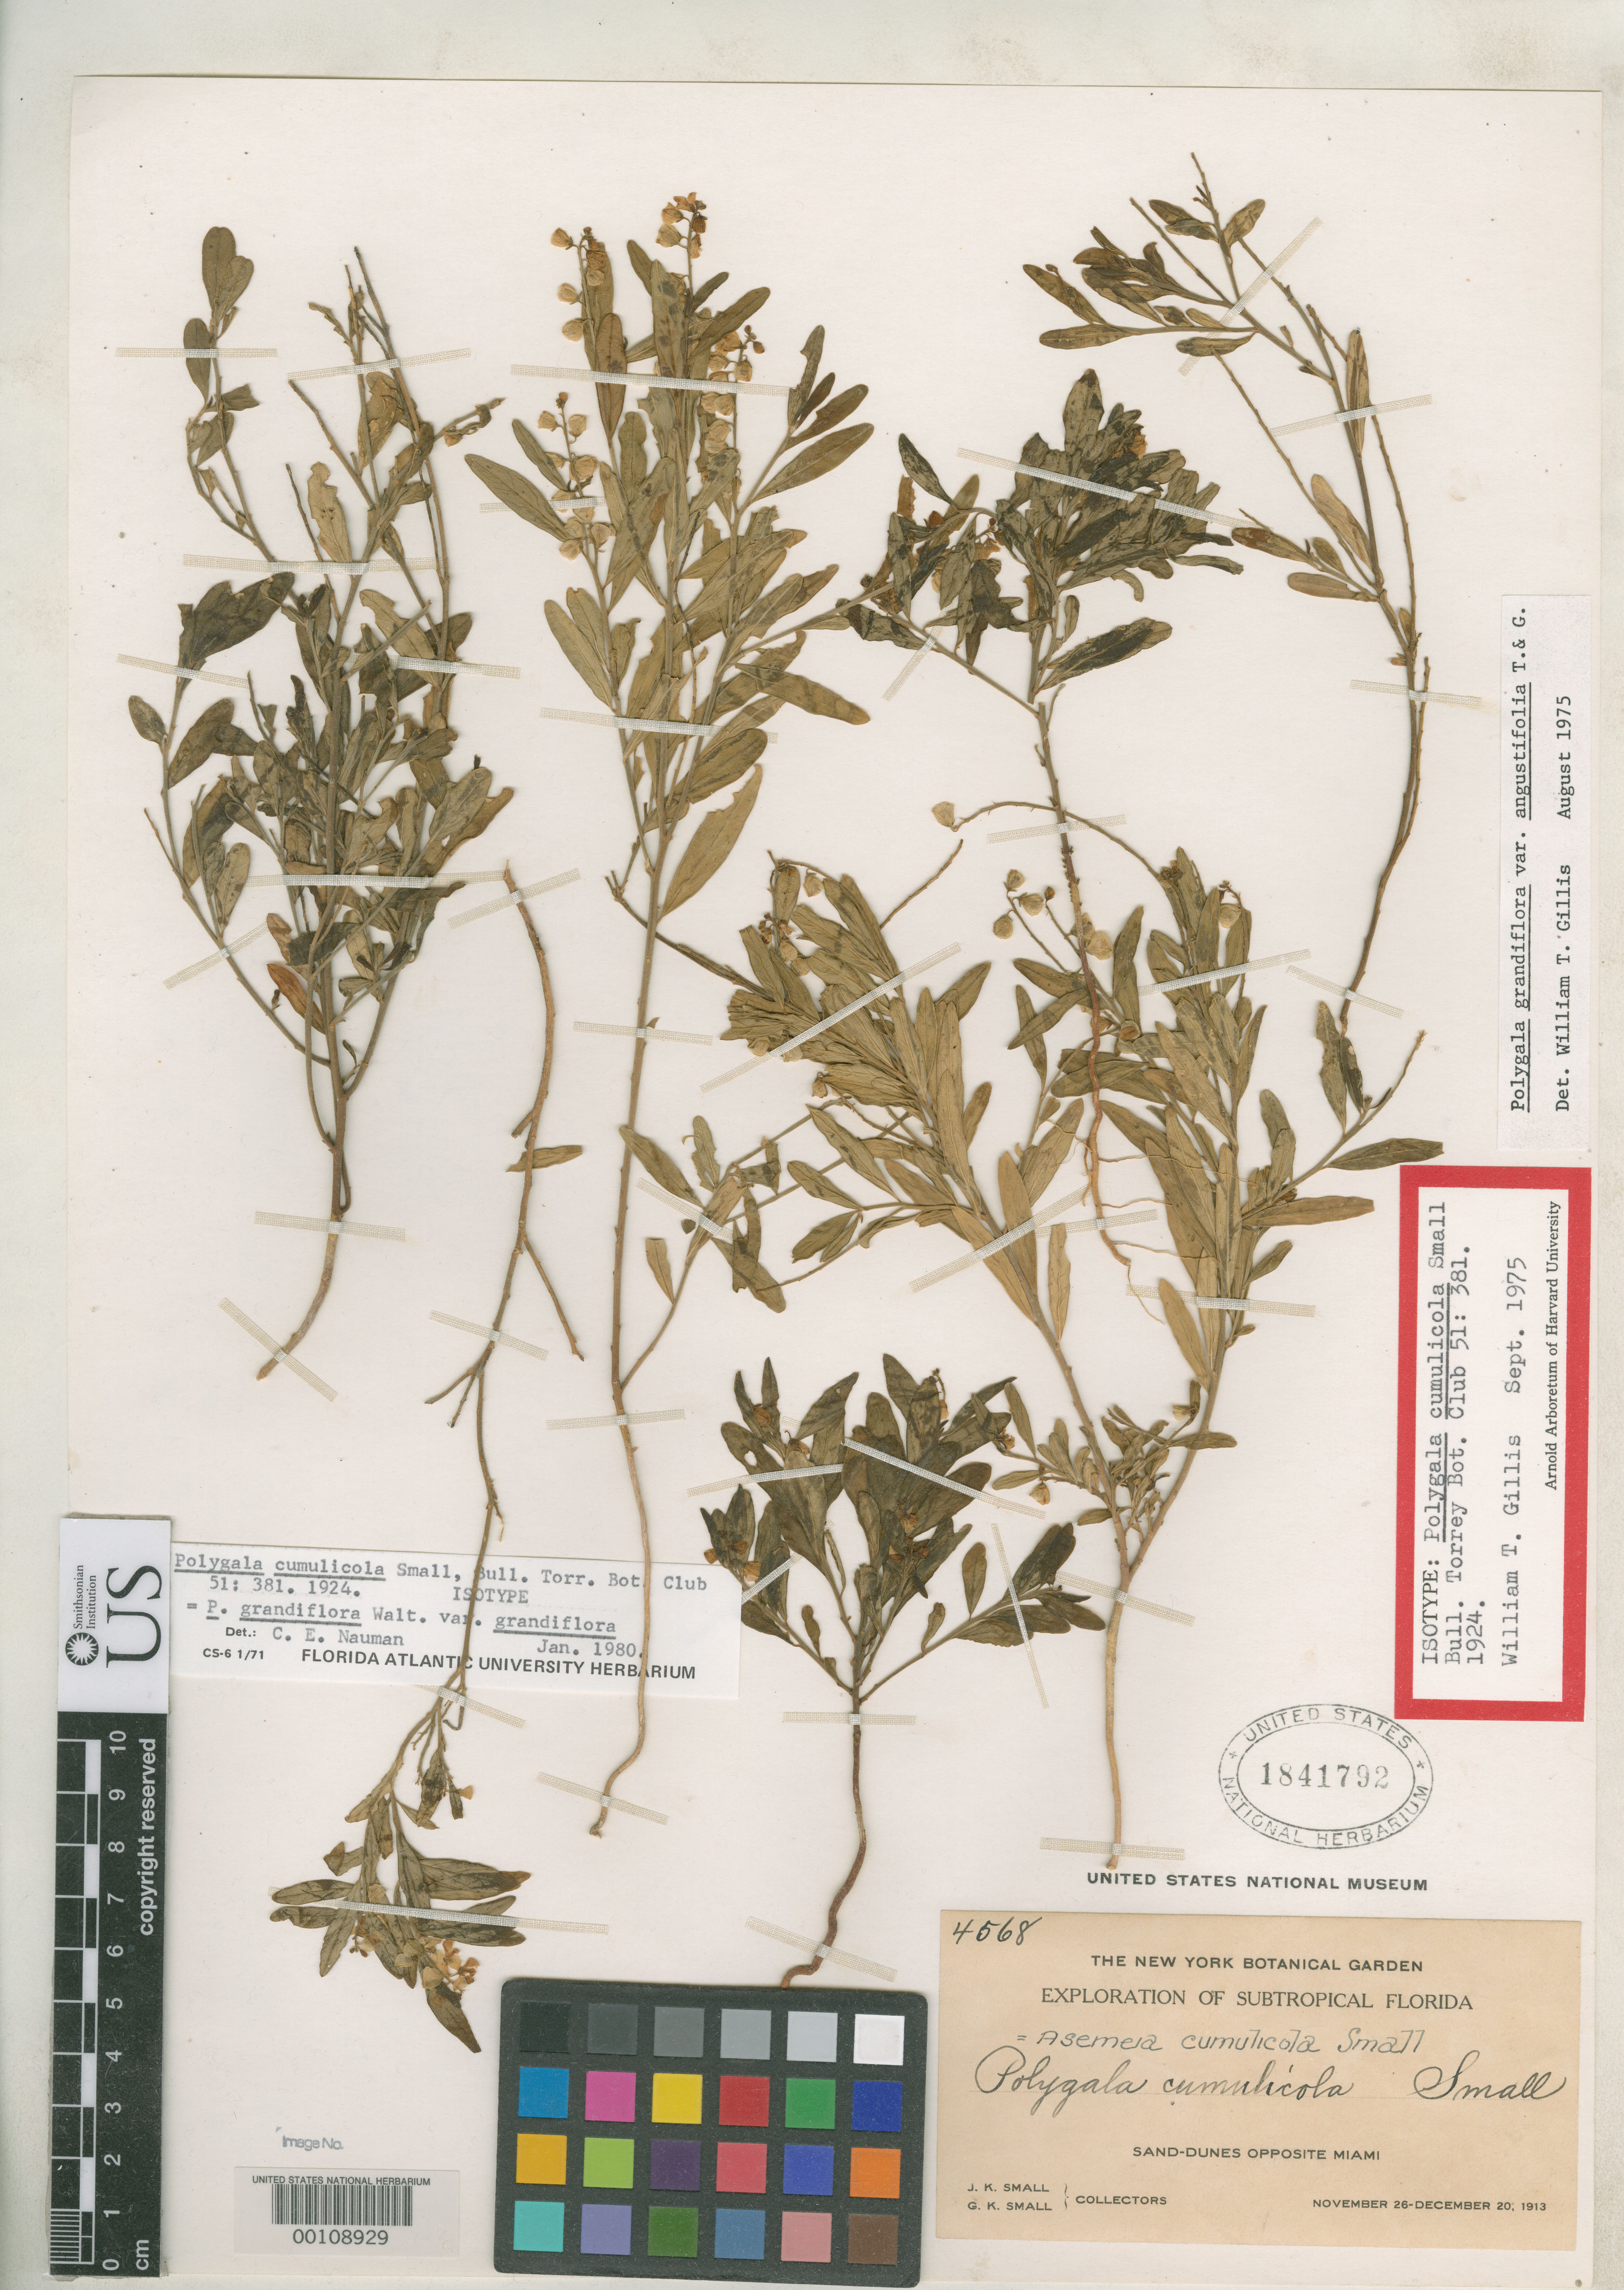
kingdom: Plantae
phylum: Tracheophyta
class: Magnoliopsida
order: Fabales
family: Polygalaceae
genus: Polygala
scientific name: Polygala cumulicola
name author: Small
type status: Isotype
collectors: J. K. Small & G. K. Small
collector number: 4568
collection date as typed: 26 Nov 1913 to 20 Dec 1913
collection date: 1913-11-26/1913-12-20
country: United States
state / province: Florida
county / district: Dade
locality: Opposite Miami.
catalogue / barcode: US 1841792